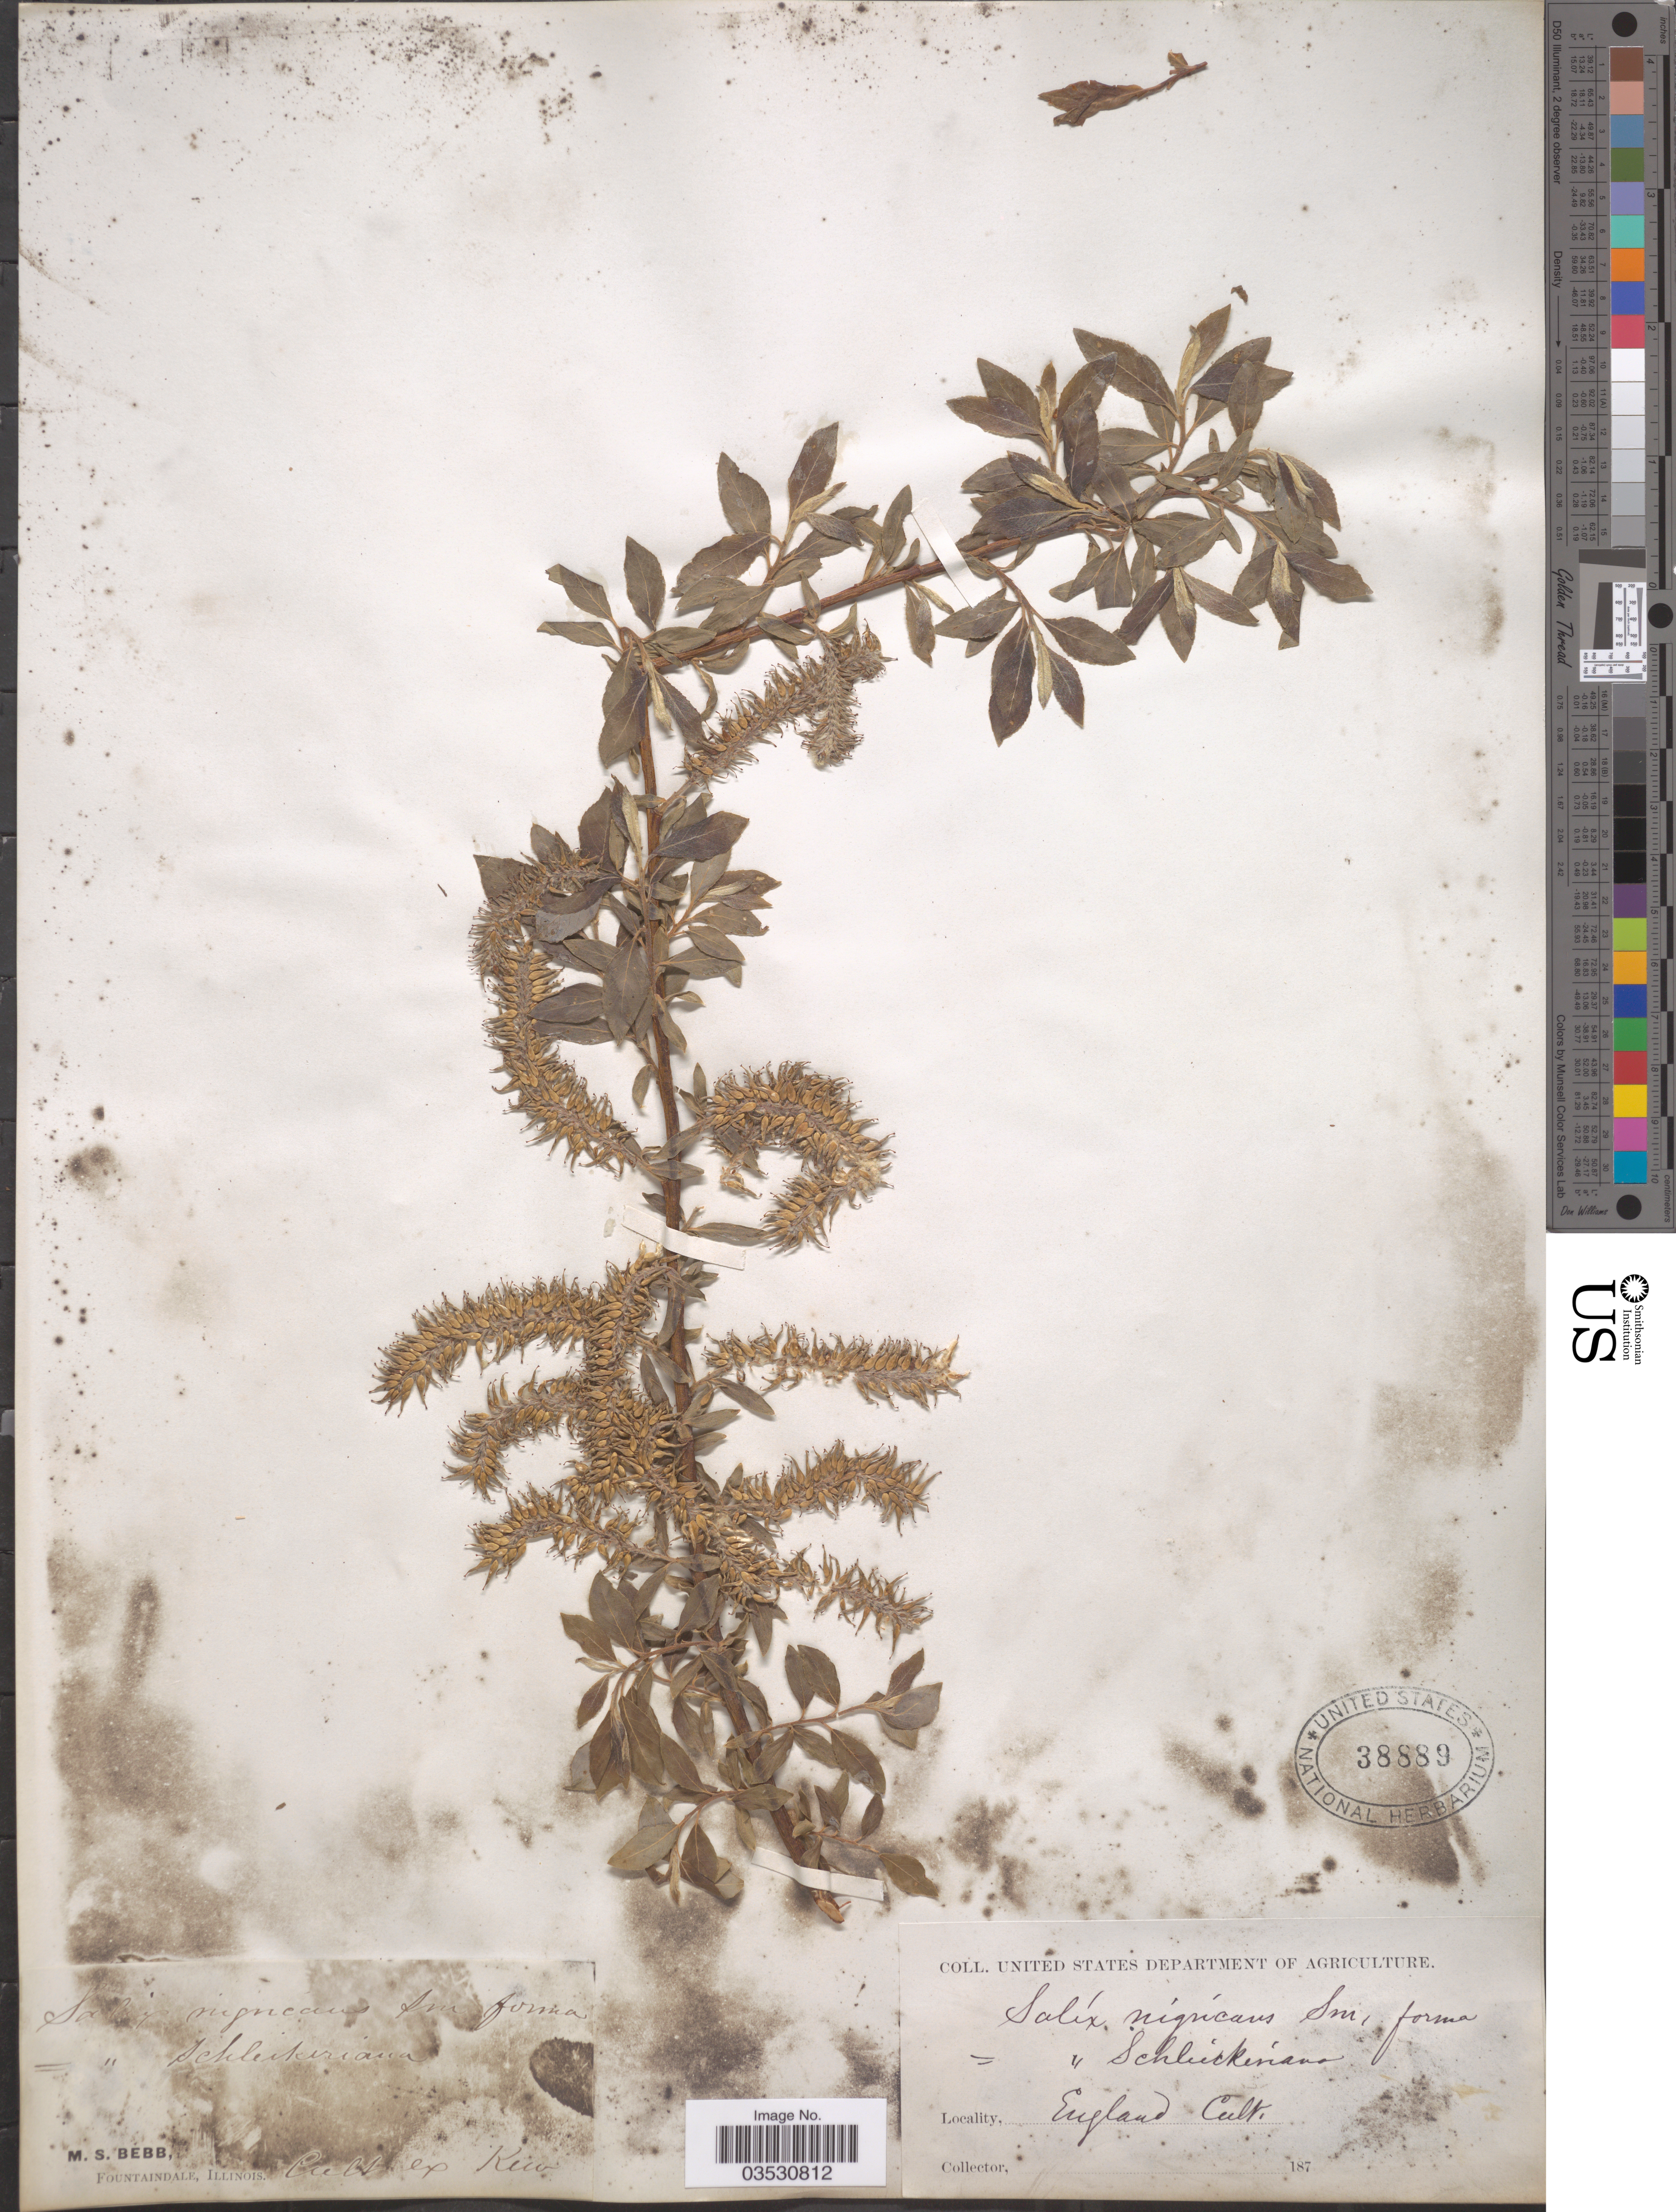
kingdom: Plantae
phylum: Tracheophyta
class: Magnoliopsida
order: Malpighiales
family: Salicaceae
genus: Salix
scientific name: Salix nigricans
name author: Sm.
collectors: M. Bebb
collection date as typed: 187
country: United Kingdom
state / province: England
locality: Ex Kew.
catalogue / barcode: US 38889